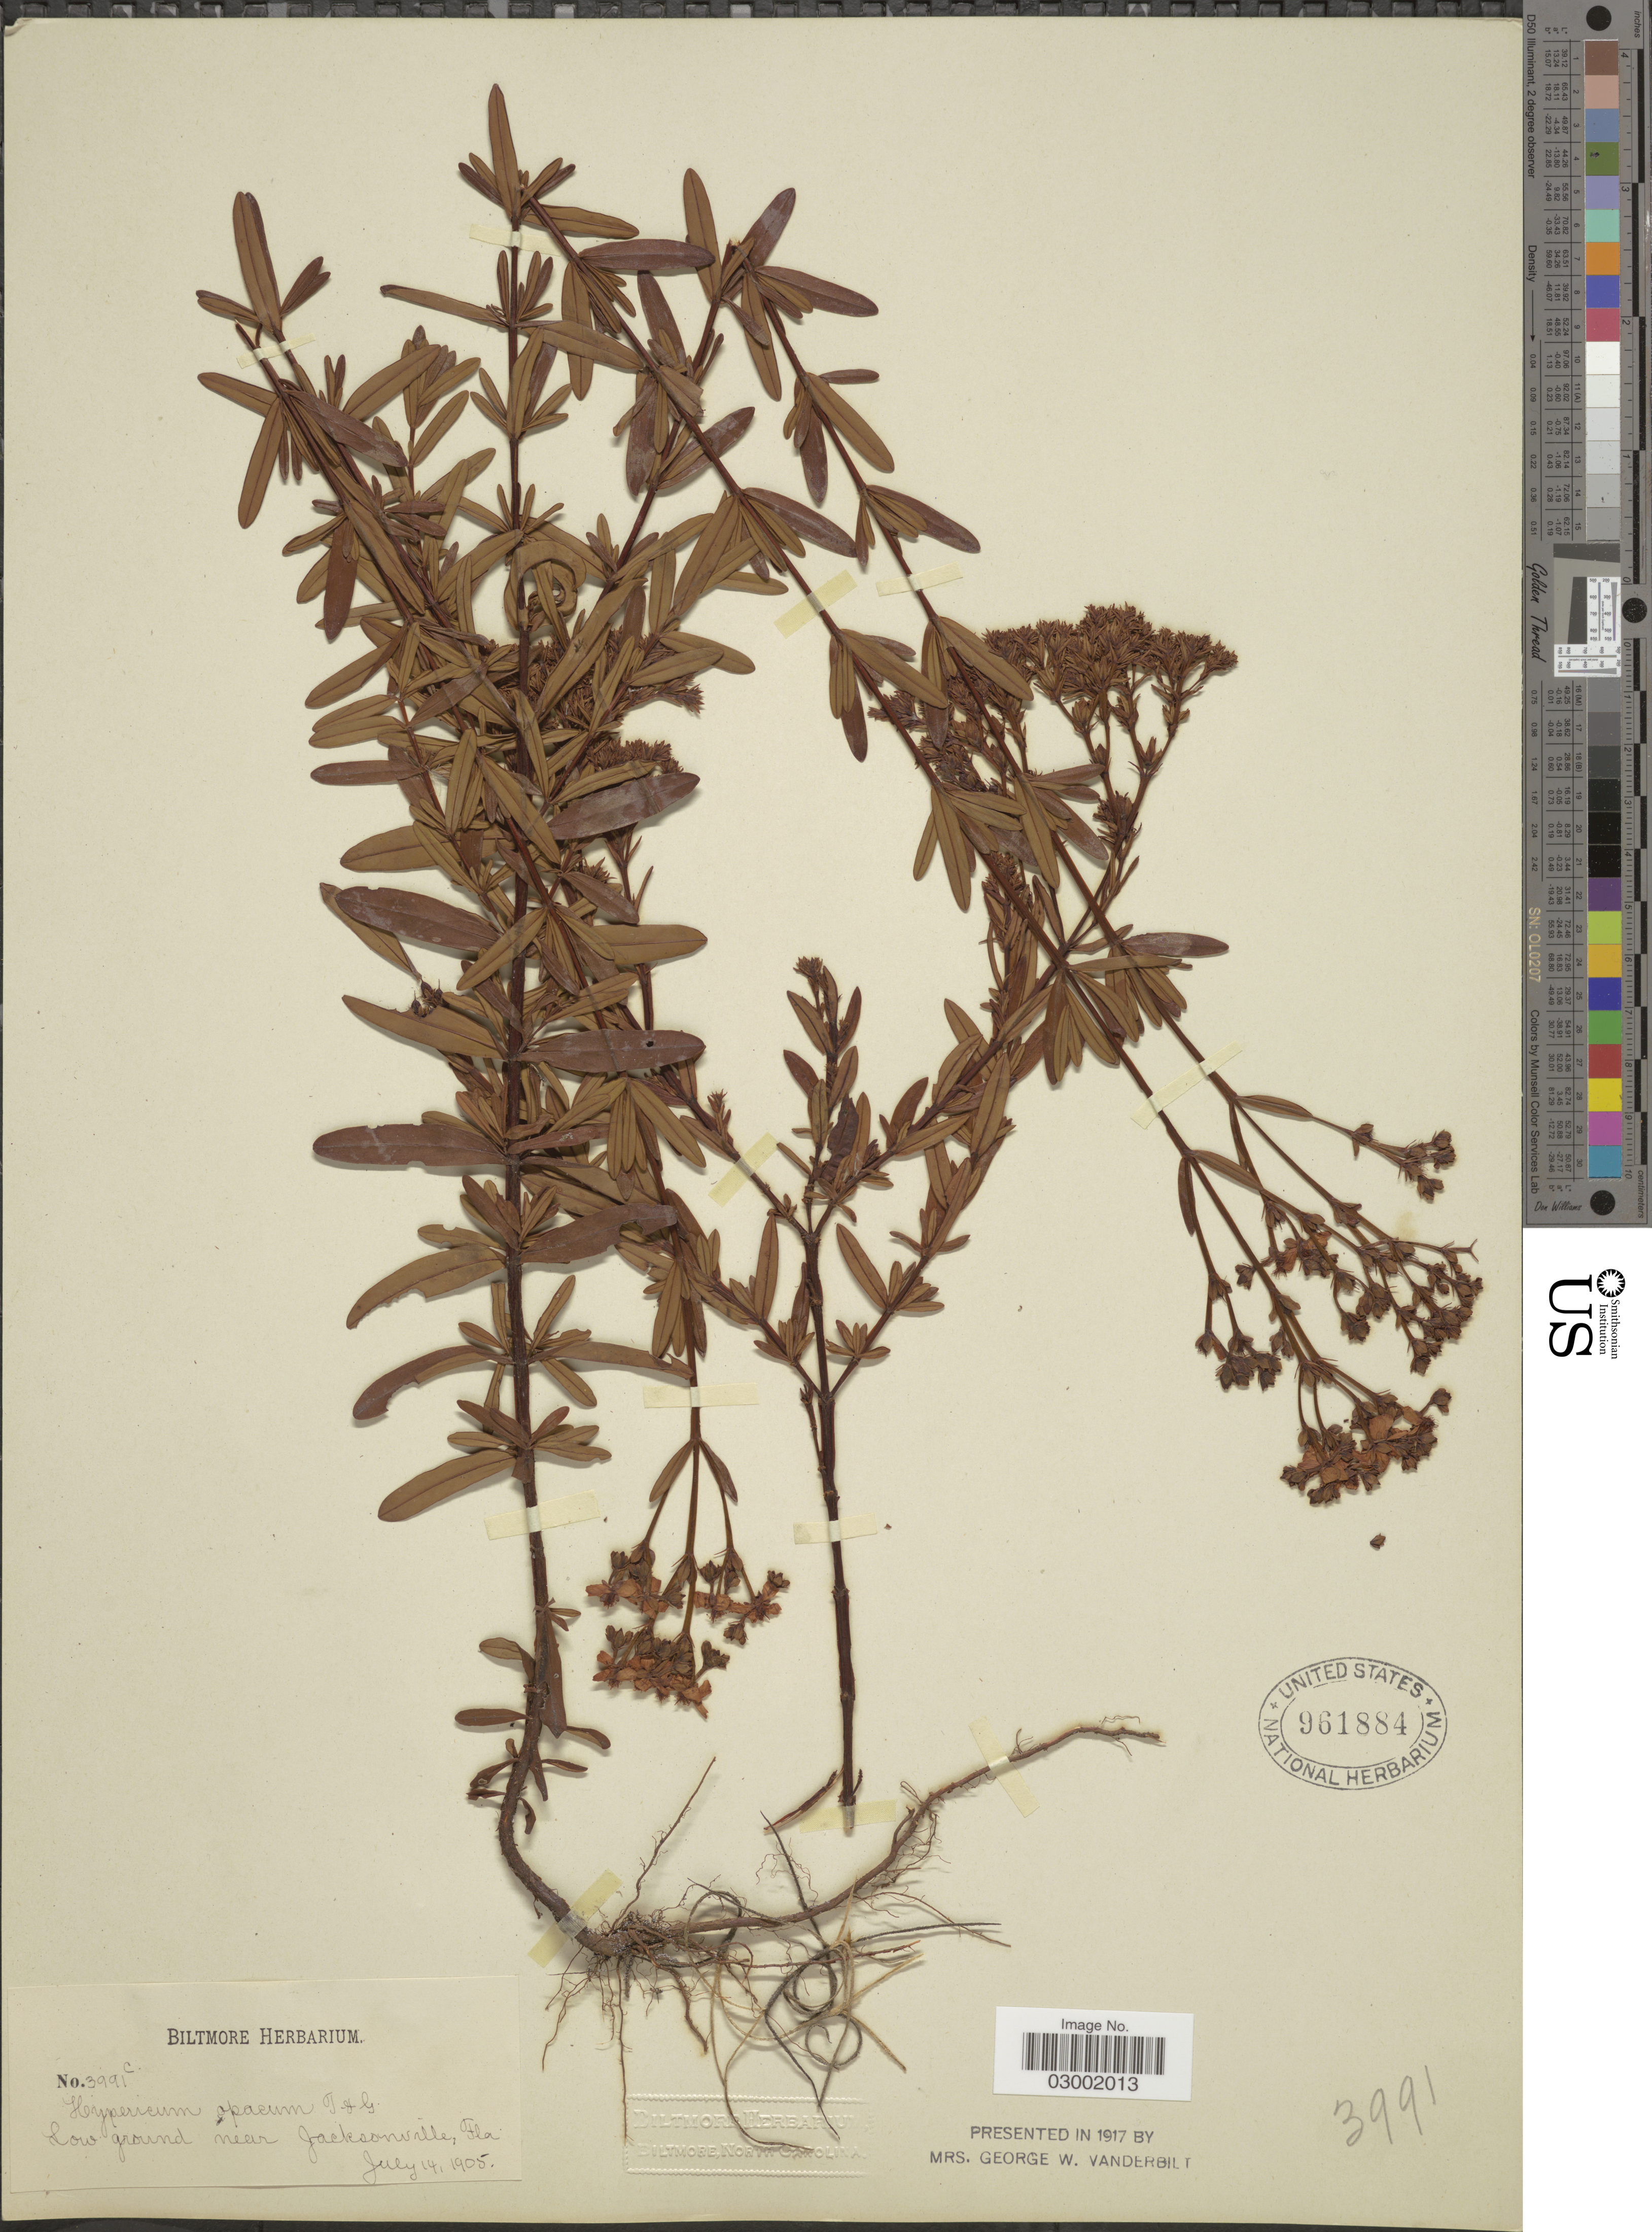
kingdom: Plantae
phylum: Tracheophyta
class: Magnoliopsida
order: Malpighiales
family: Hypericaceae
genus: Hypericum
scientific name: Hypericum opacum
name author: Torr. & A. Gray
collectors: ex herb. Biltmore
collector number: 3991c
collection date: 1905-07-14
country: United States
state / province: Florida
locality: Near Jacksonville.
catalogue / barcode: US 961884